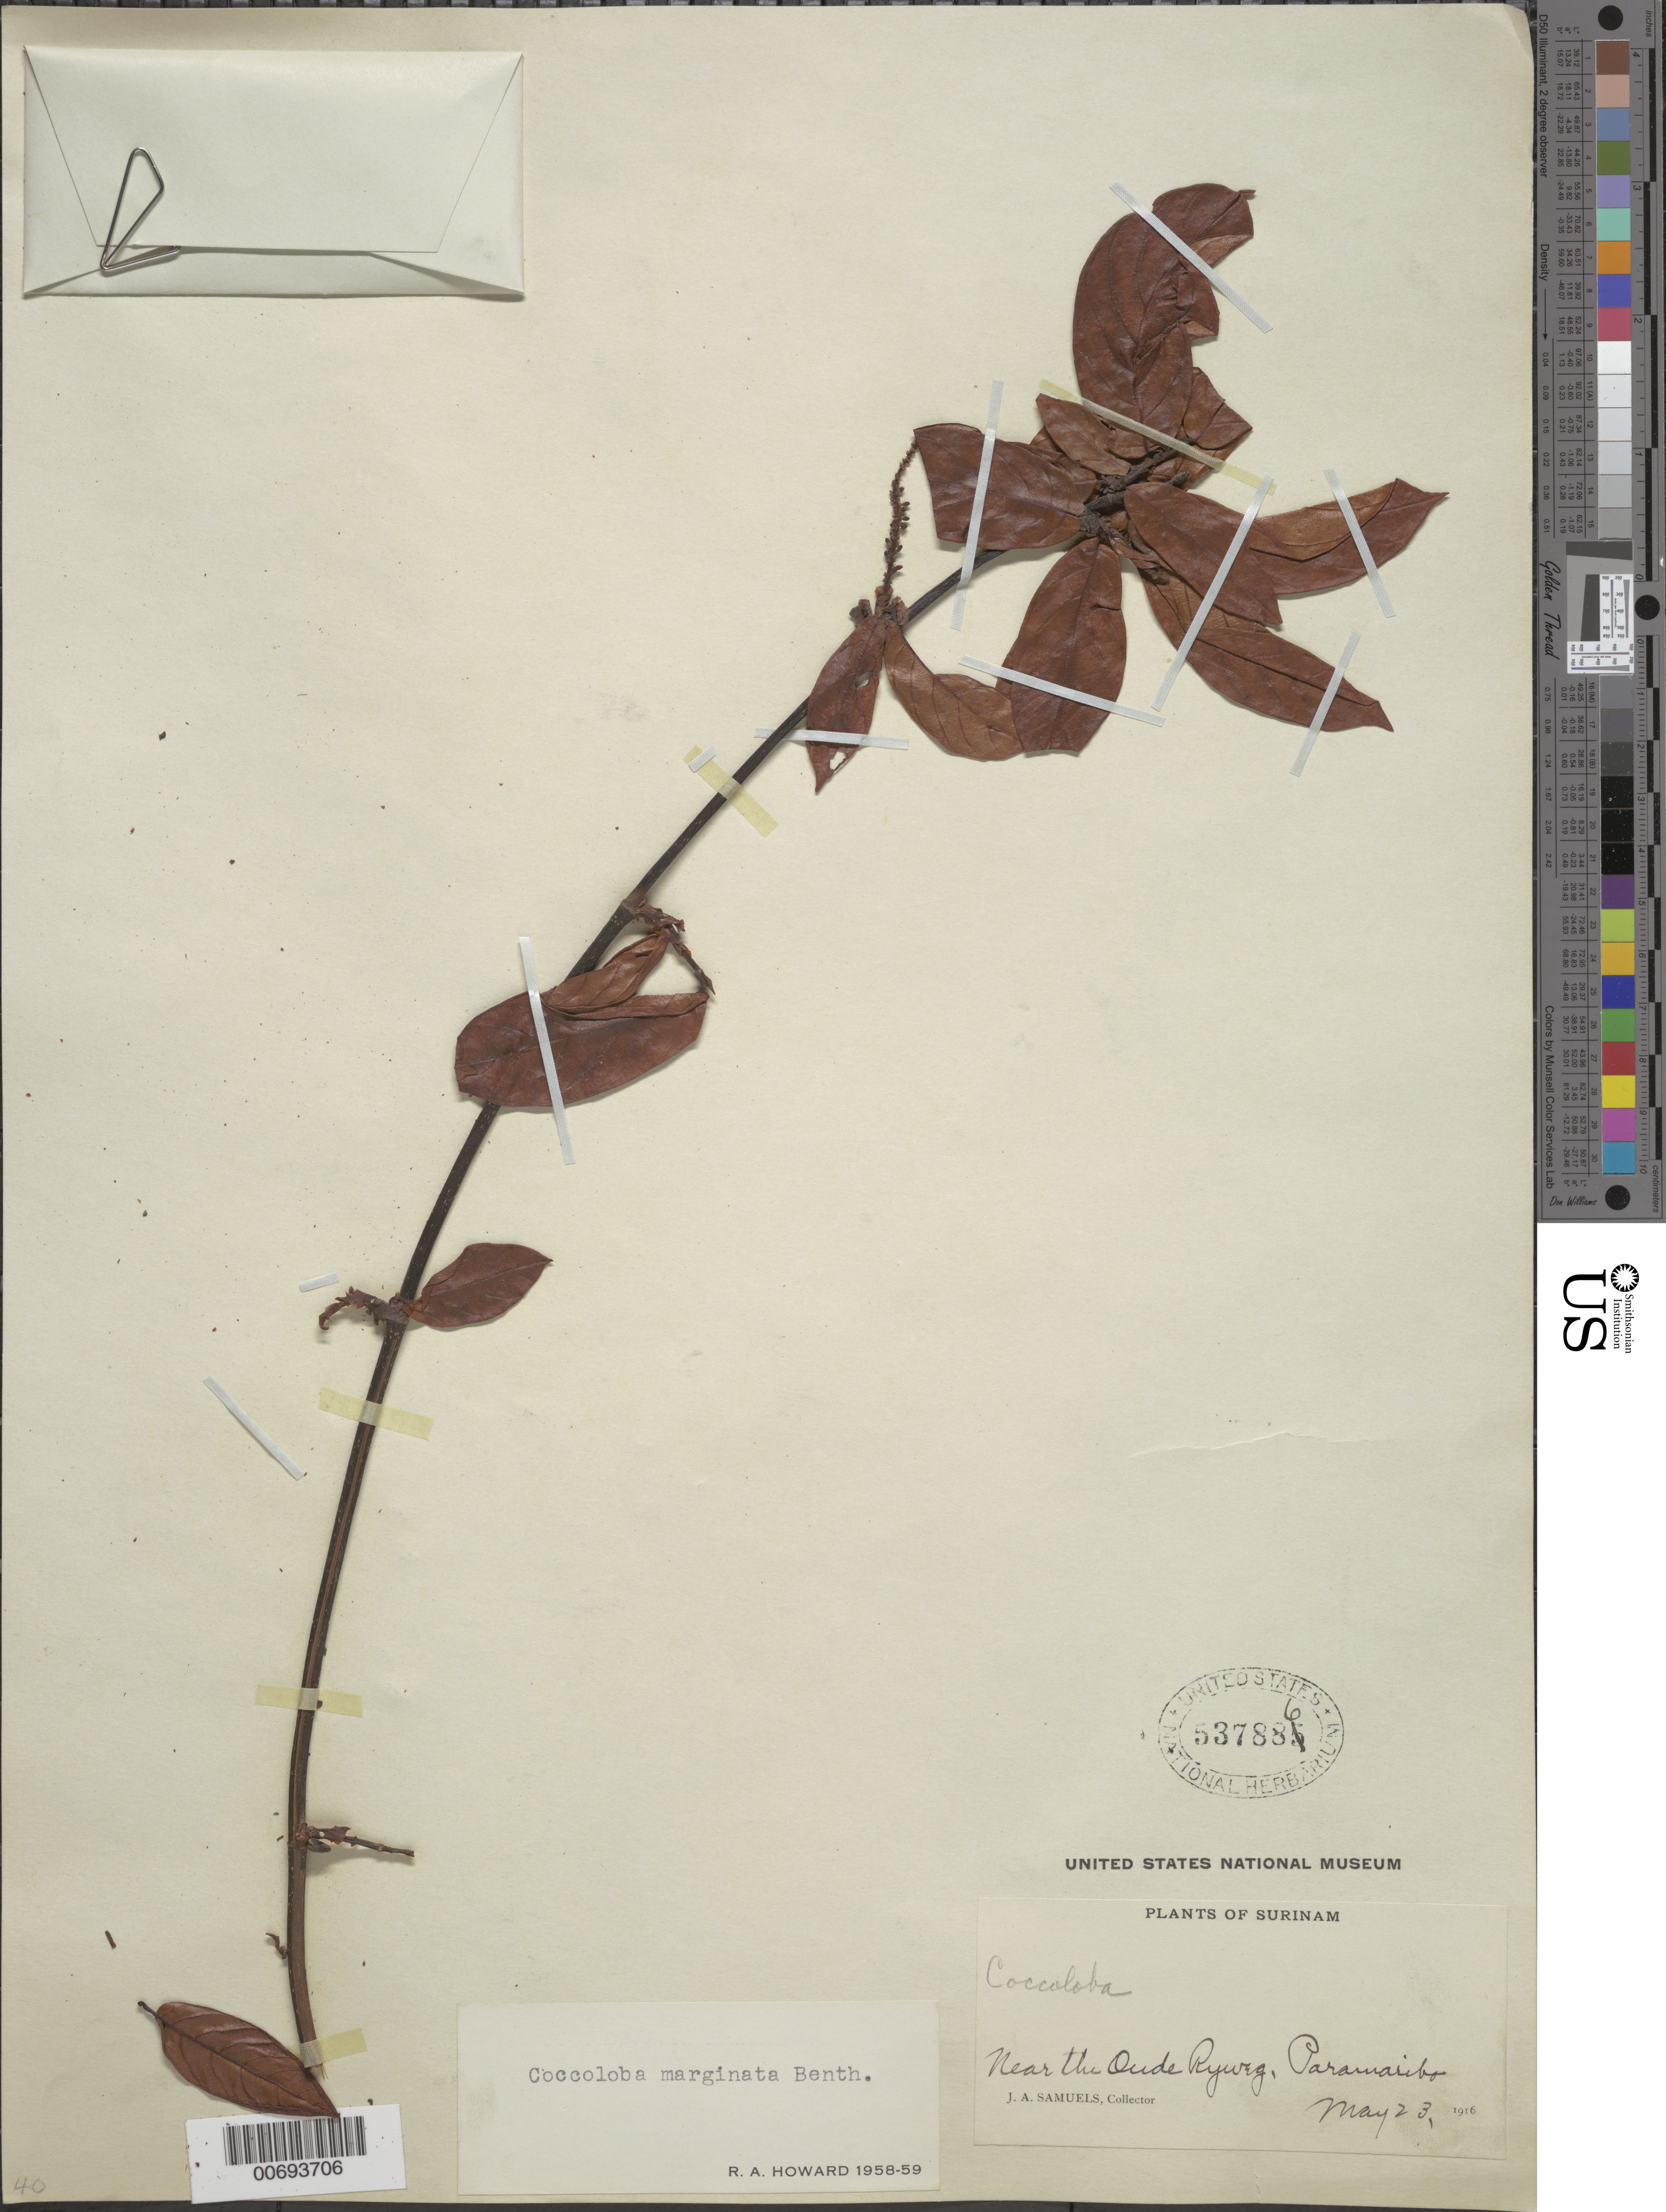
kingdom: Plantae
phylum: Tracheophyta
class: Magnoliopsida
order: Caryophyllales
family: Polygonaceae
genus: Coccoloba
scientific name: Coccoloba marginata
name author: Benth.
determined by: Howard, R. A.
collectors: J. A. Samuels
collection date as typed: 23-May-16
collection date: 1916-05-23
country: Suriname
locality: Paramaribo, near Oude Ryweg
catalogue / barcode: US 537886